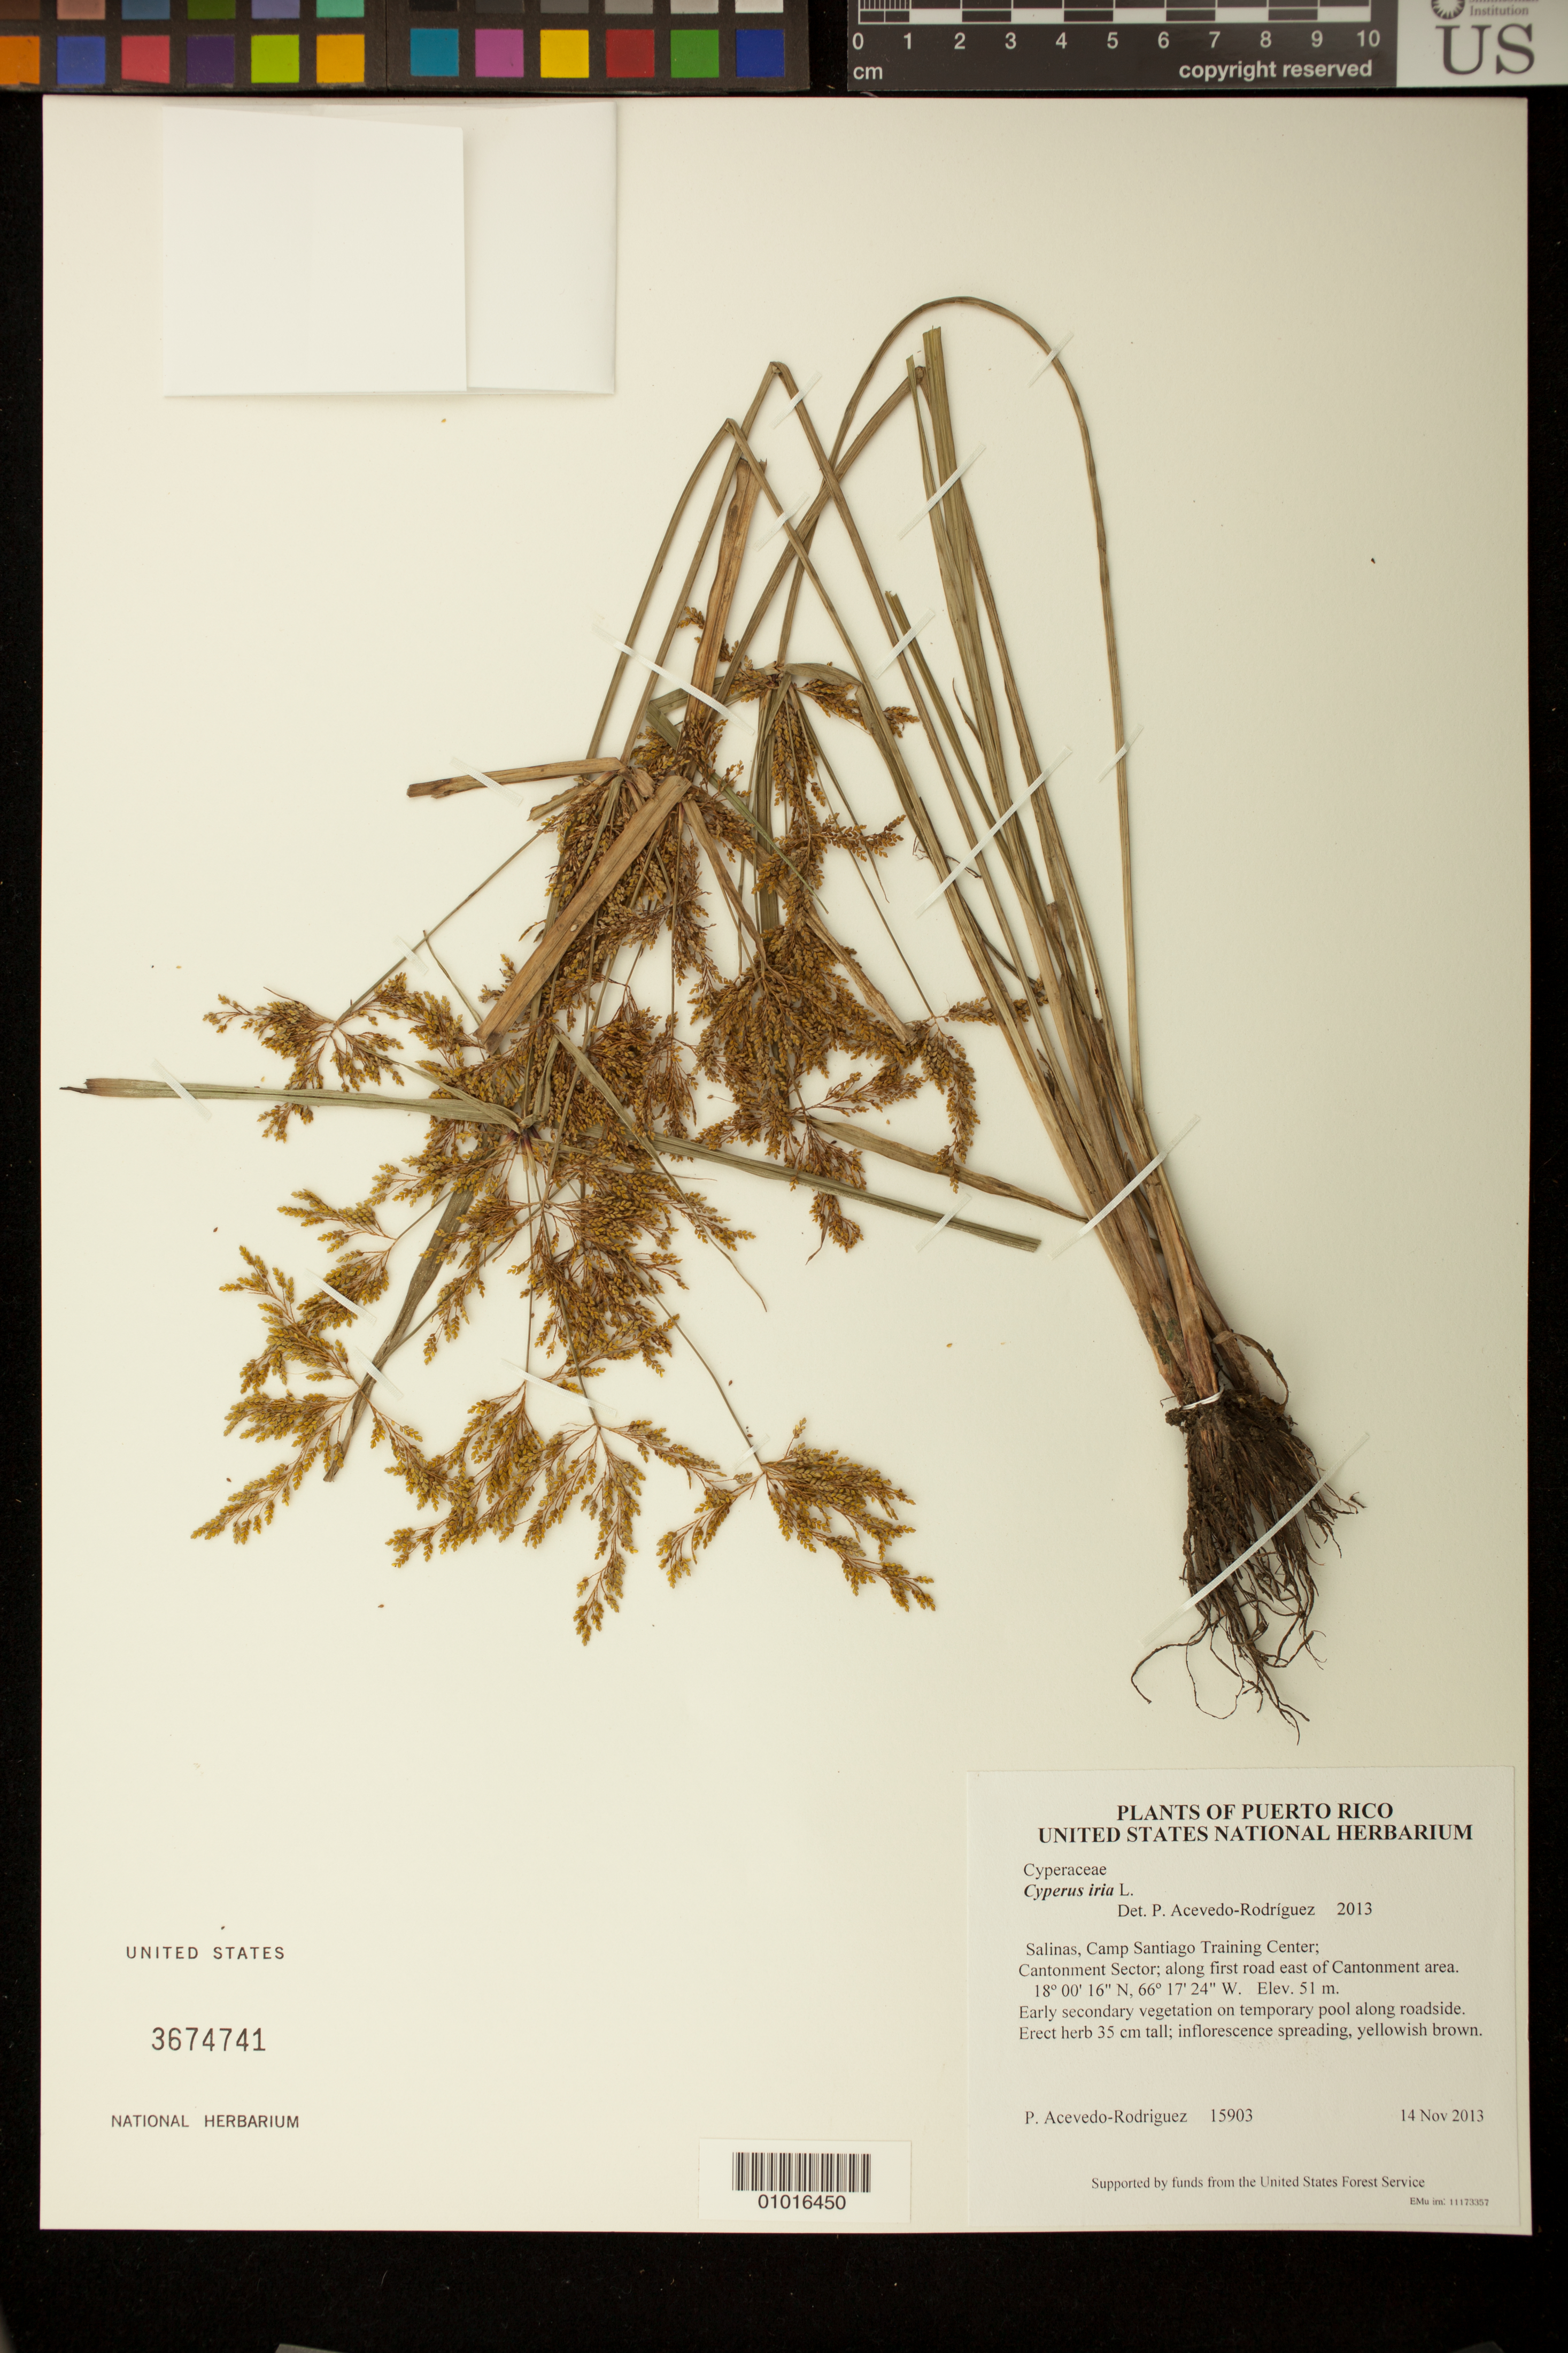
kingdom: Plantae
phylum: Tracheophyta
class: Liliopsida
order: Poales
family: Cyperaceae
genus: Cyperus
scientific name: Cyperus iria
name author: L.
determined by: Acevedo-Rodríguez, P., (BOT), Smithsonian Institution - National Museum of Natural History (UNITED STATES)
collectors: P. Acevedo-Rodr.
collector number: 15903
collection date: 2013-11-14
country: Puerto Rico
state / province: Salinas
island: Puerto Rico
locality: Camp Santiago Training Center; Cantonment Sector; along first road east of Cantonment area.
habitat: Early secondary vegetation on temporary pool along roadside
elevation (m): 51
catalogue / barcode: US 3674741